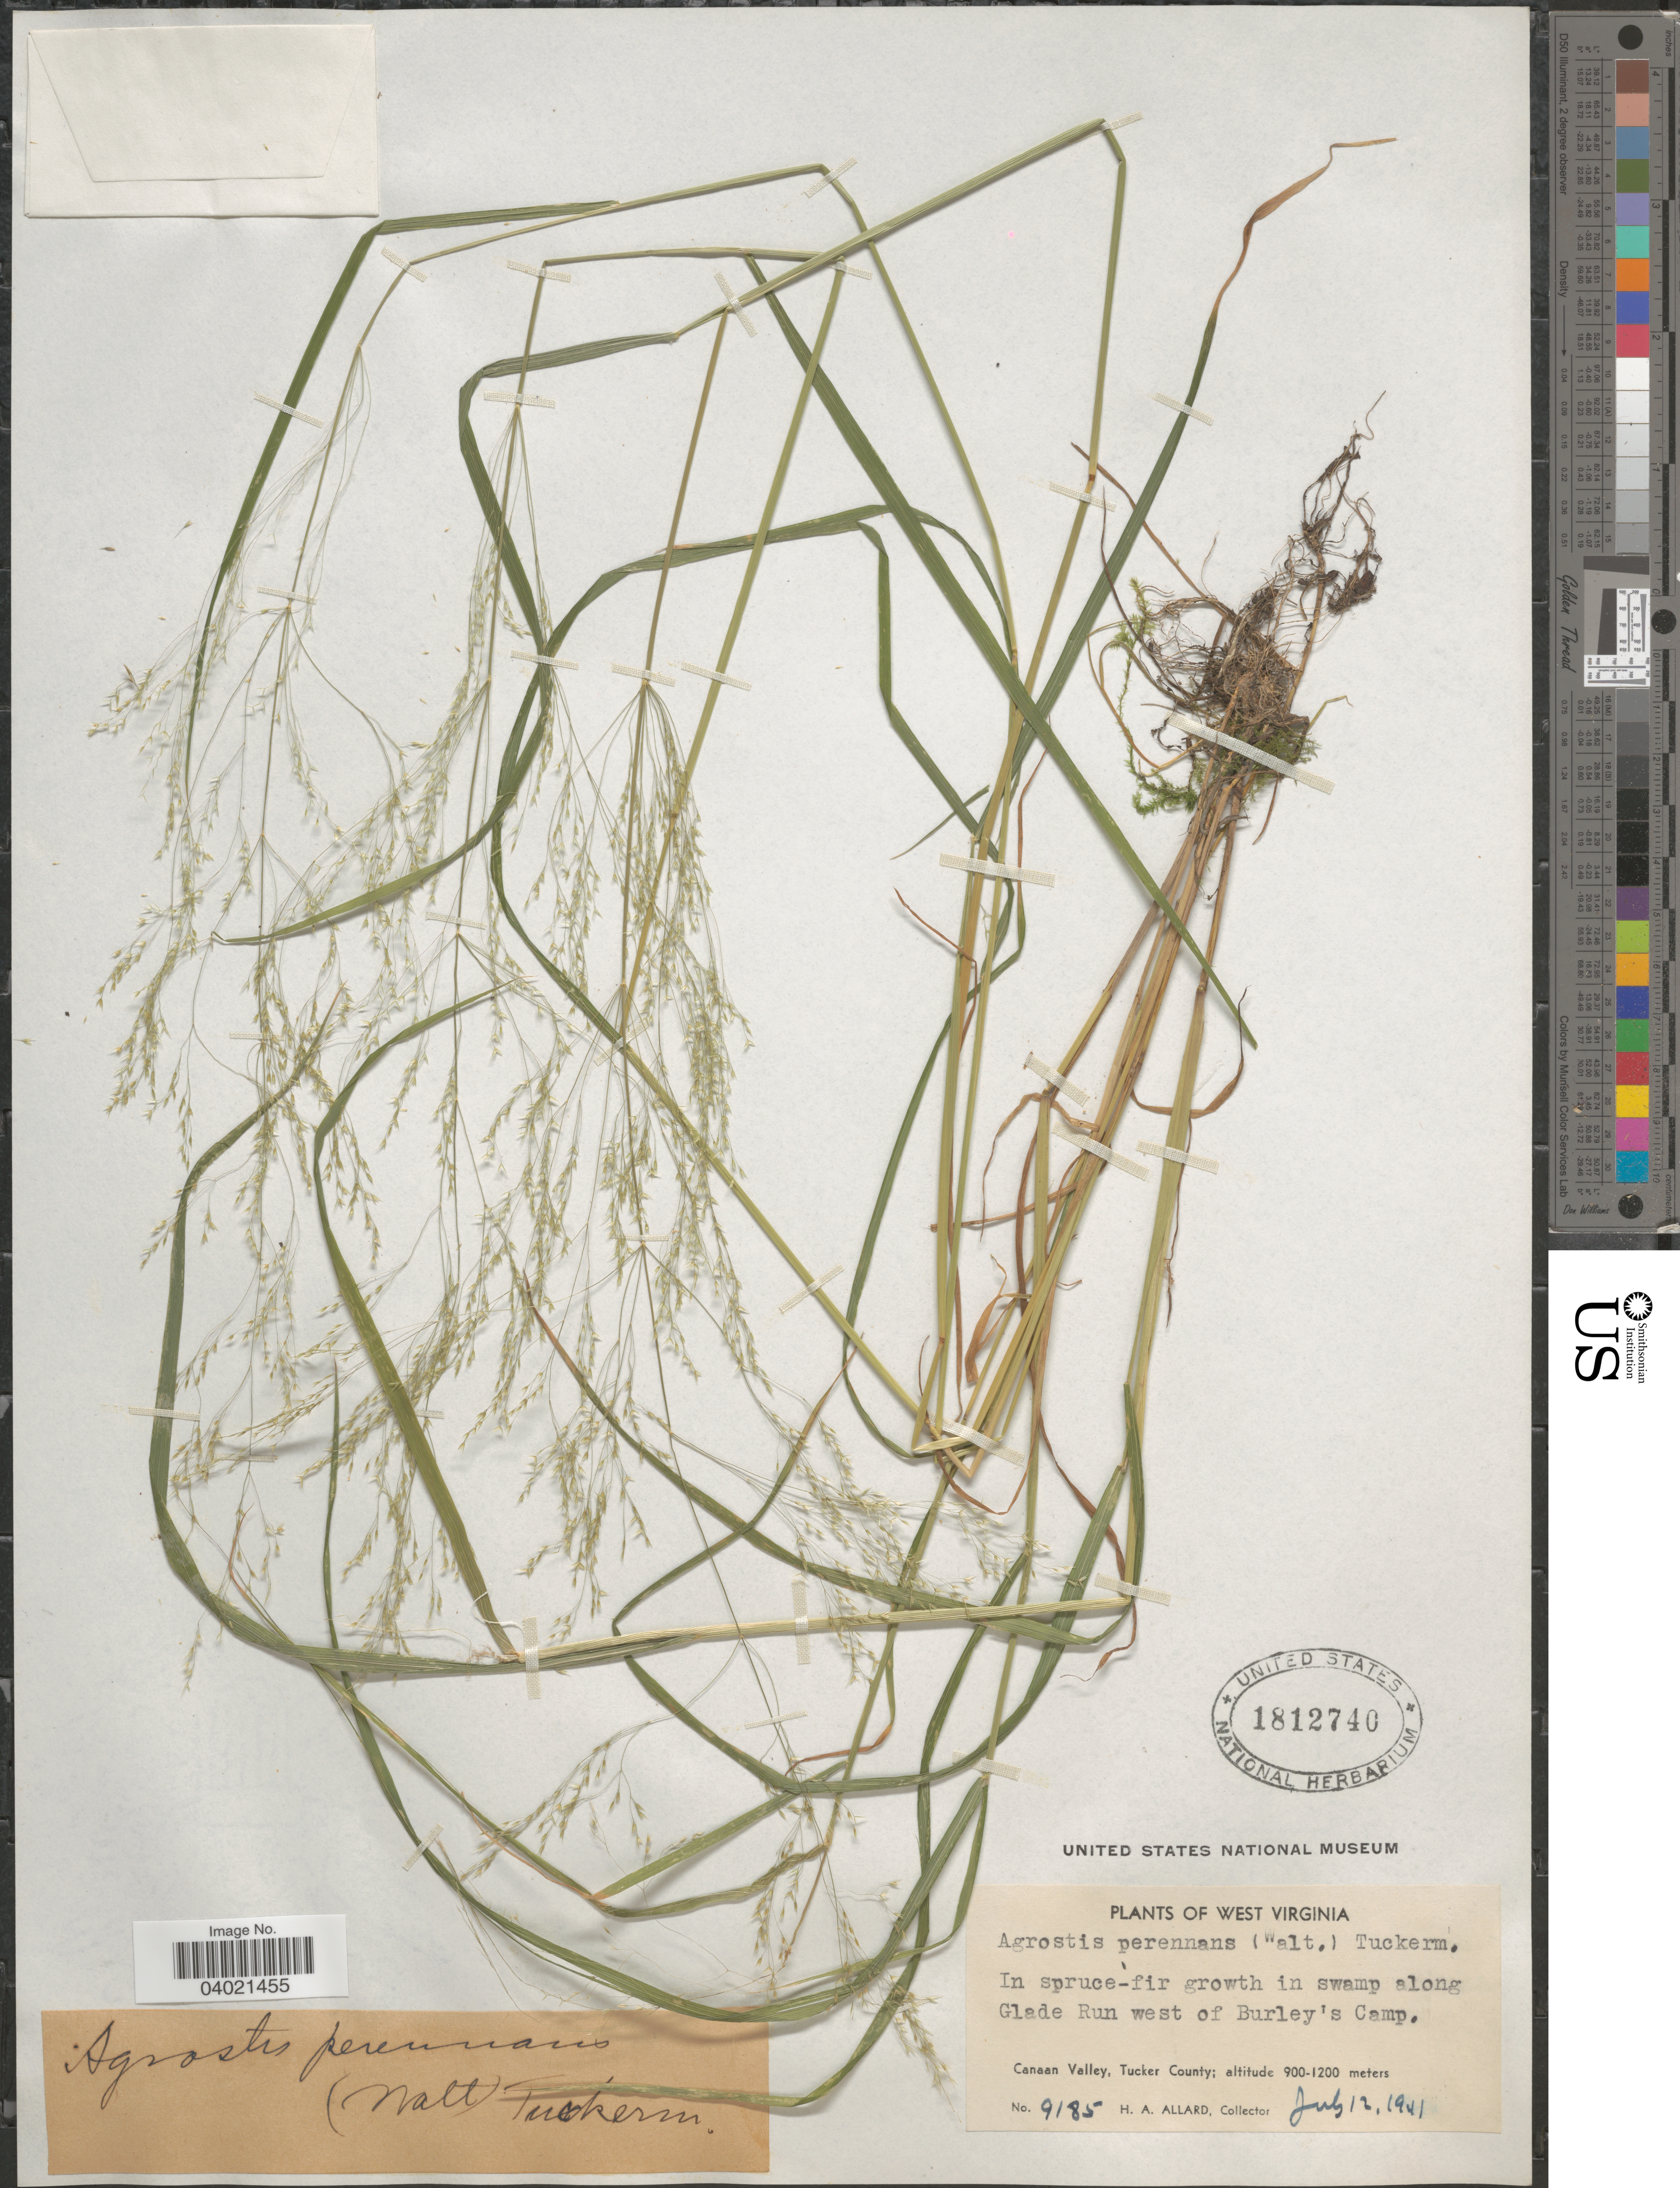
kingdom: Plantae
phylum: Tracheophyta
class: Liliopsida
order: Poales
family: Poaceae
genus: Agrostis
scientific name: Agrostis perennans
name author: (Walter) Tuck.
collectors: H. A. Allard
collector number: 9185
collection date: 1941-07-12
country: United States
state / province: West Virginia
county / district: Tucker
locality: In spruce-fir growth in swamp along Glade Run west of Burley's Camp. Canaan Valley, Tucker County.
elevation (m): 900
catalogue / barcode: US 1812740